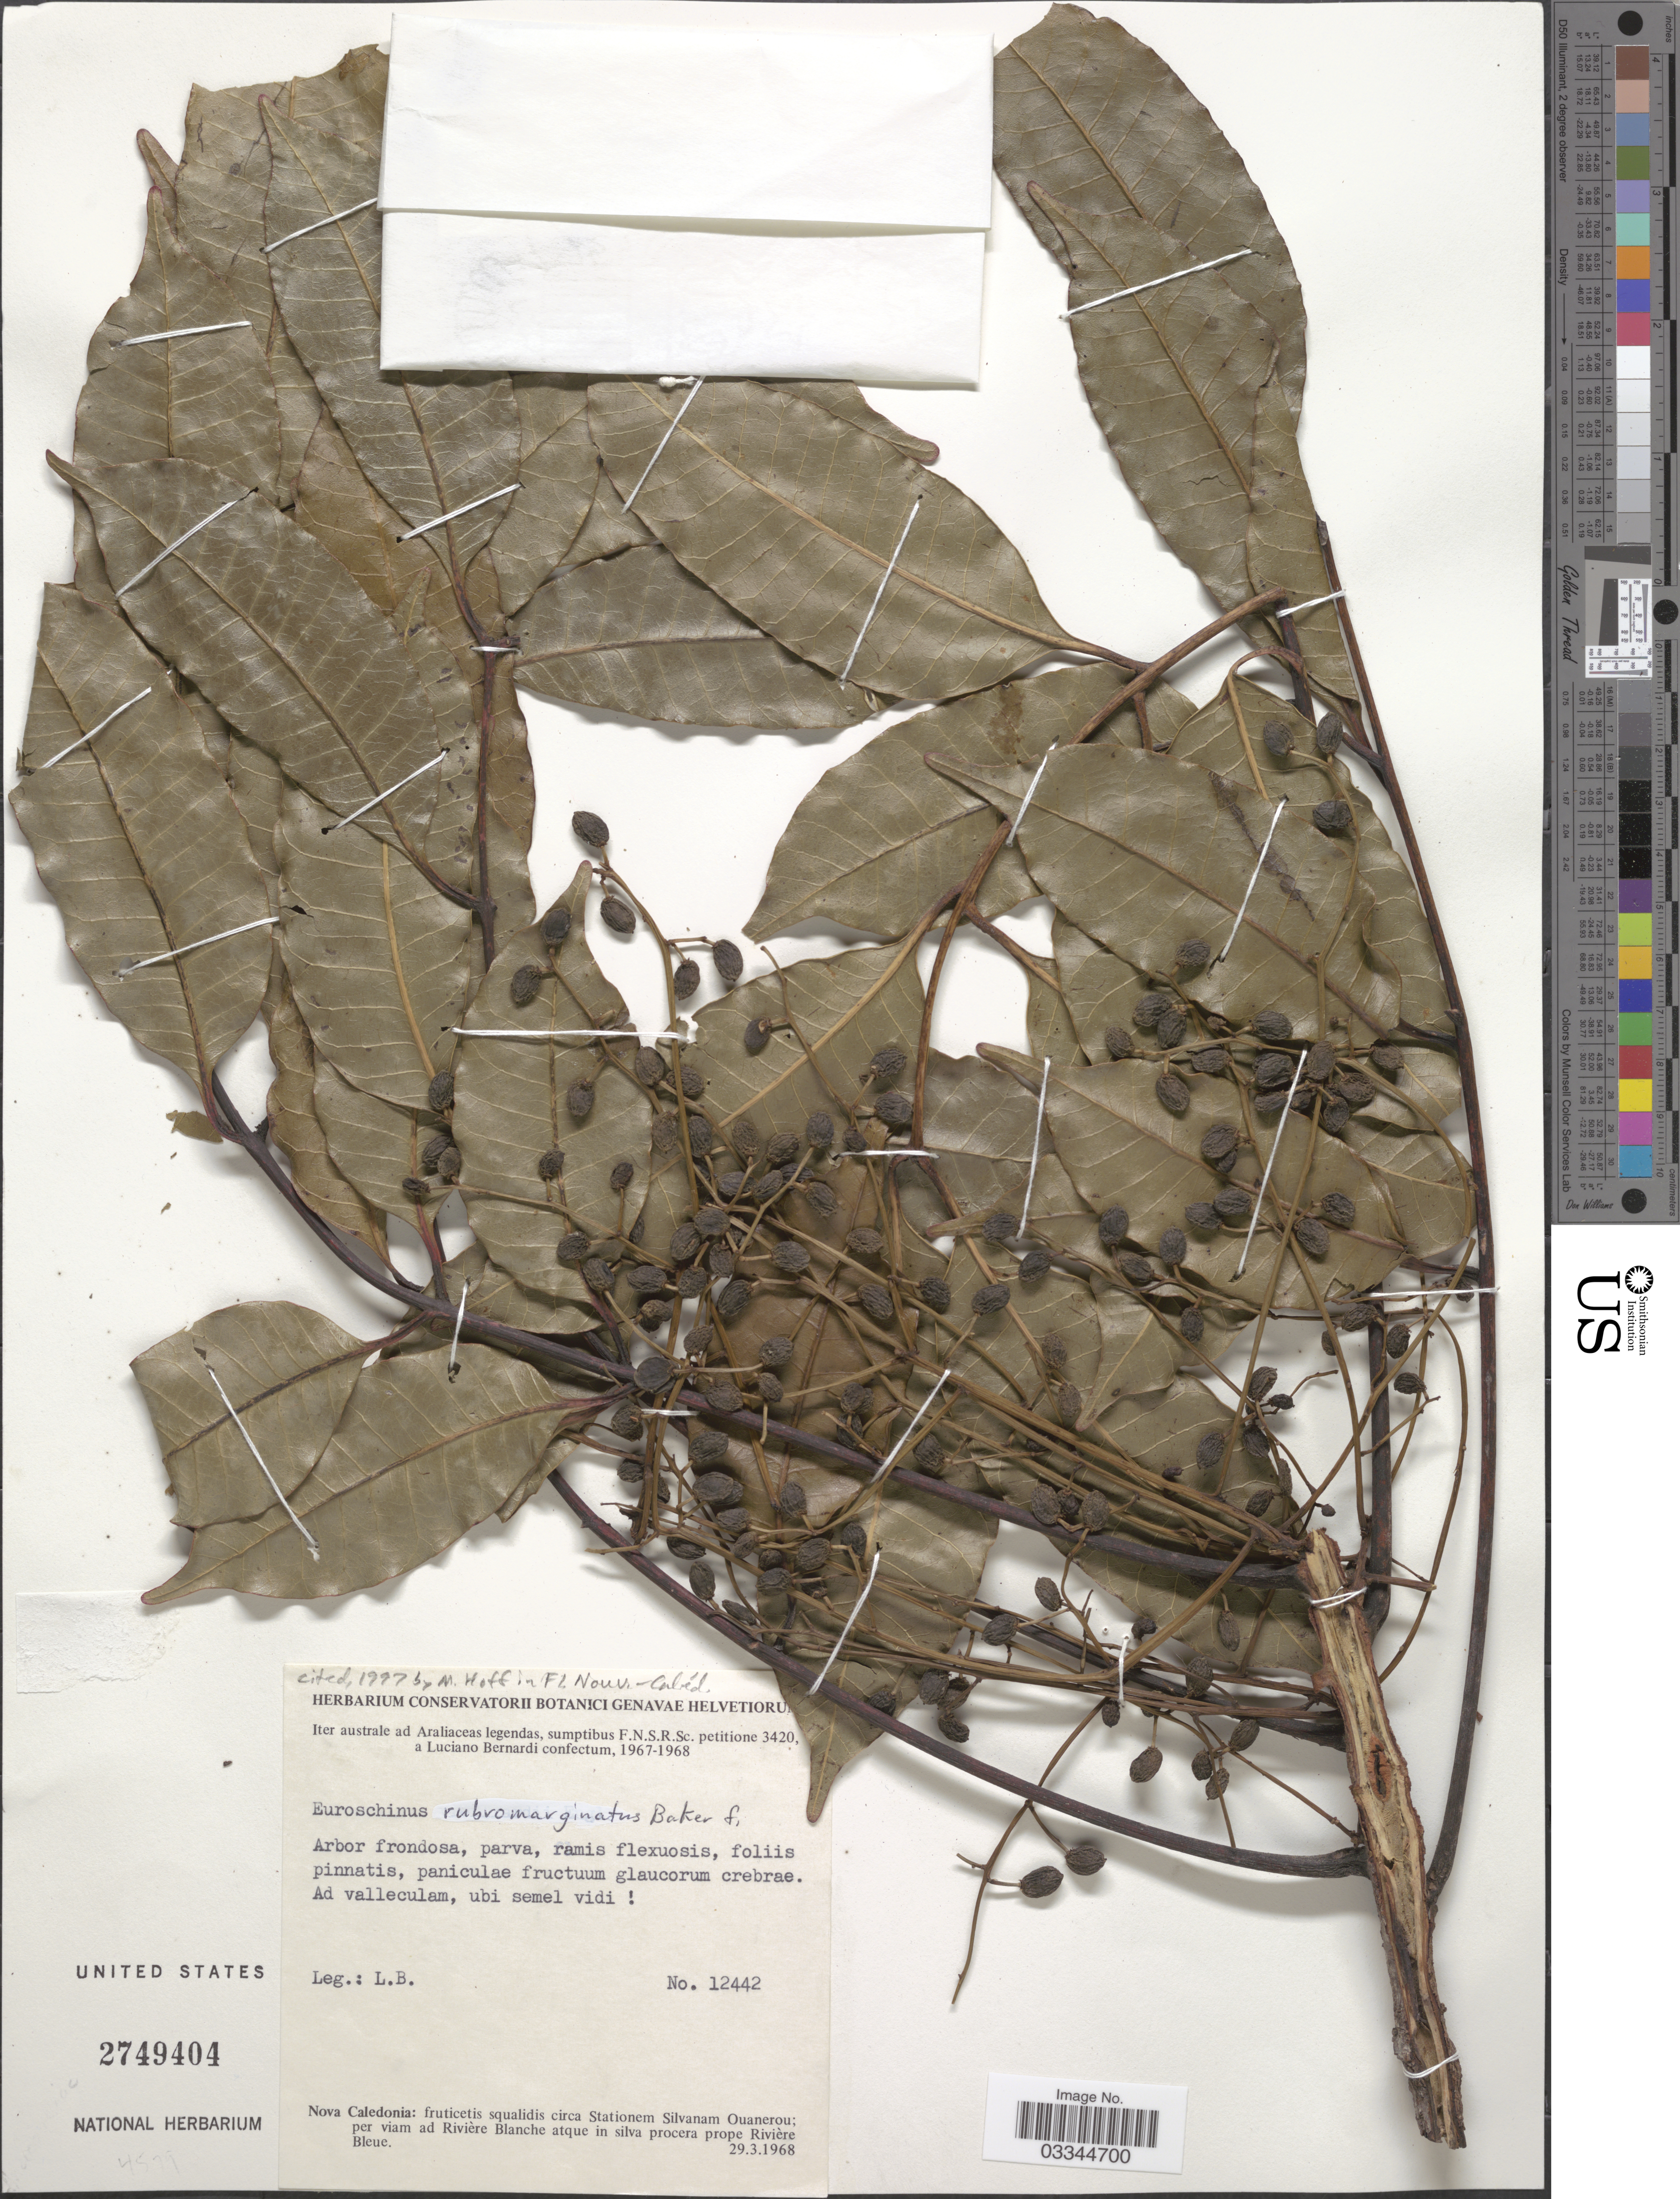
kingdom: Plantae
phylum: Tracheophyta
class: Magnoliopsida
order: Sapindales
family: Anacardiaceae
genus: Euroschinus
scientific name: Euroschinus rubromarginatus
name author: Baker f.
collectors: L. Bernardi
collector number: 12442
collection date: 1968-03-29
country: New Caledonia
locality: Nova Caledonia: fruticetis squalidis circa Stationem Silvanam Ouanerou; per viam ad Rivière Blanche atque in silva procera prope Rivière Bleue.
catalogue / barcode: US 2749404